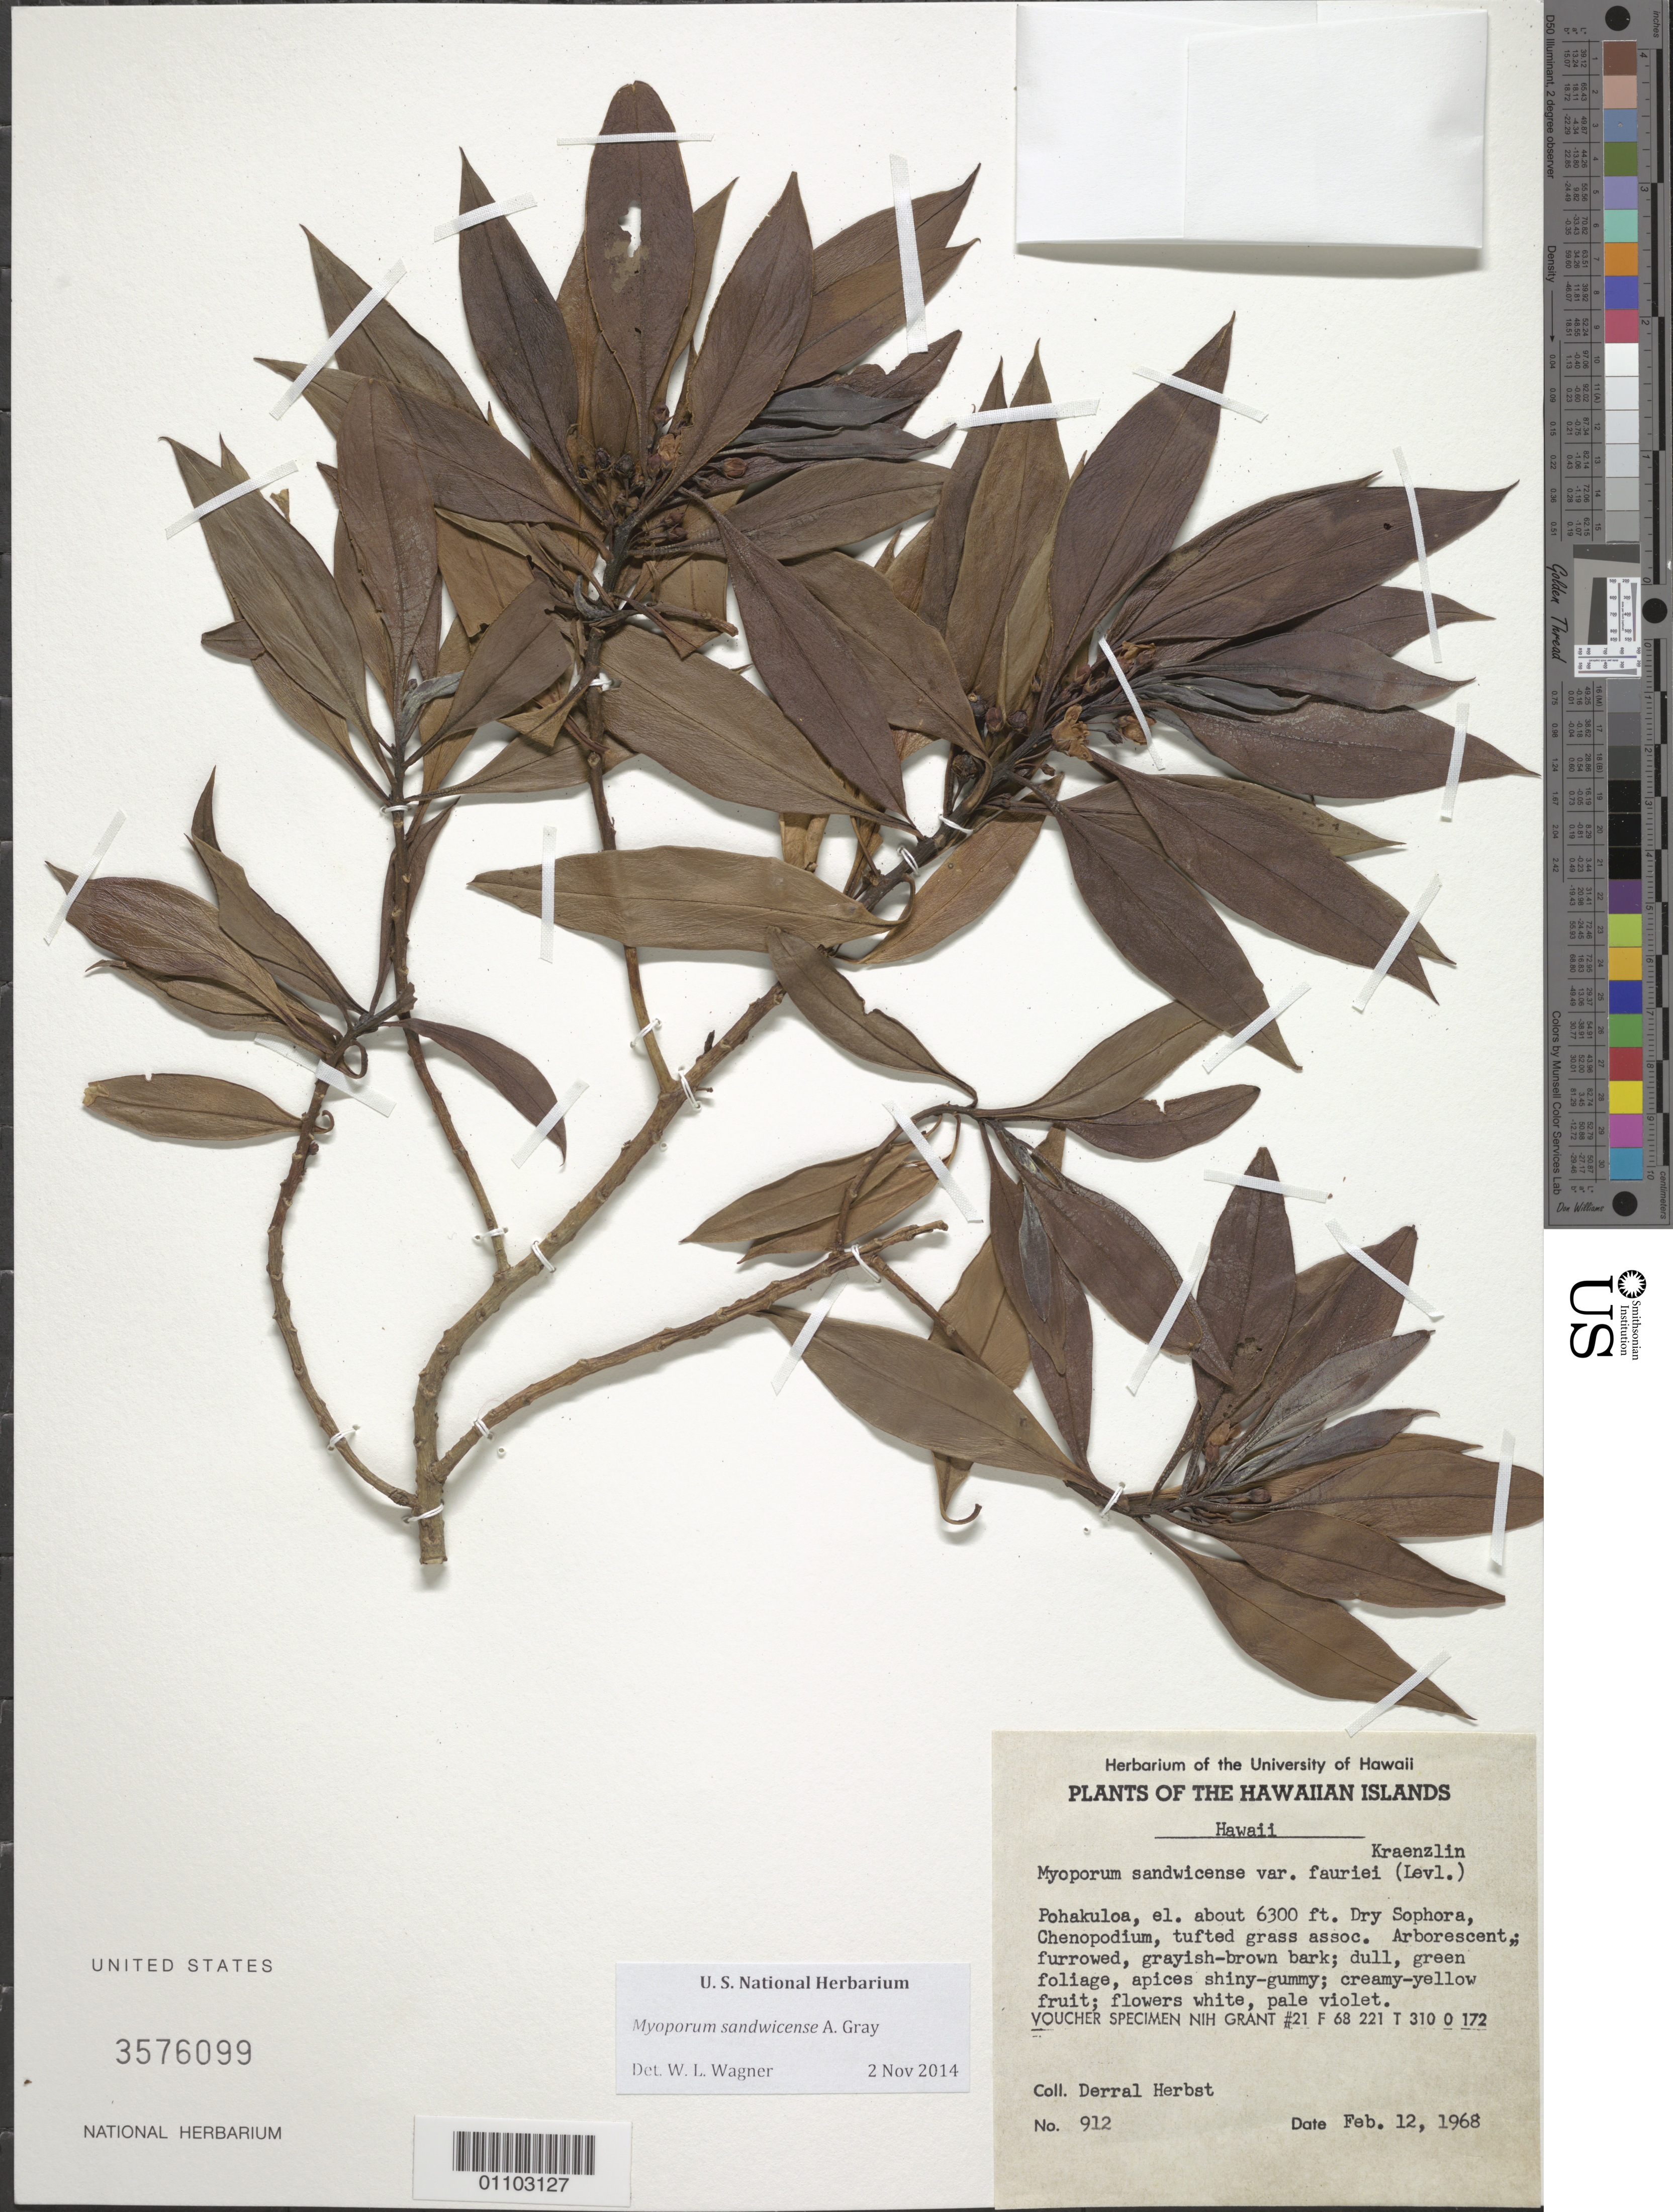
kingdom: Plantae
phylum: Tracheophyta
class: Magnoliopsida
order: Lamiales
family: Scrophulariaceae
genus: Myoporum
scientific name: Myoporum sandwicense subsp. sandwicense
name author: A. Gray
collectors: D. R. Herbst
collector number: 912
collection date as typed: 12 Feb 1968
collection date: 1968-02-12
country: United States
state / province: Hawaii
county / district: Hawaii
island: Hawaii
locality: Pohakuloa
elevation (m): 1920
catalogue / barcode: US 3576099